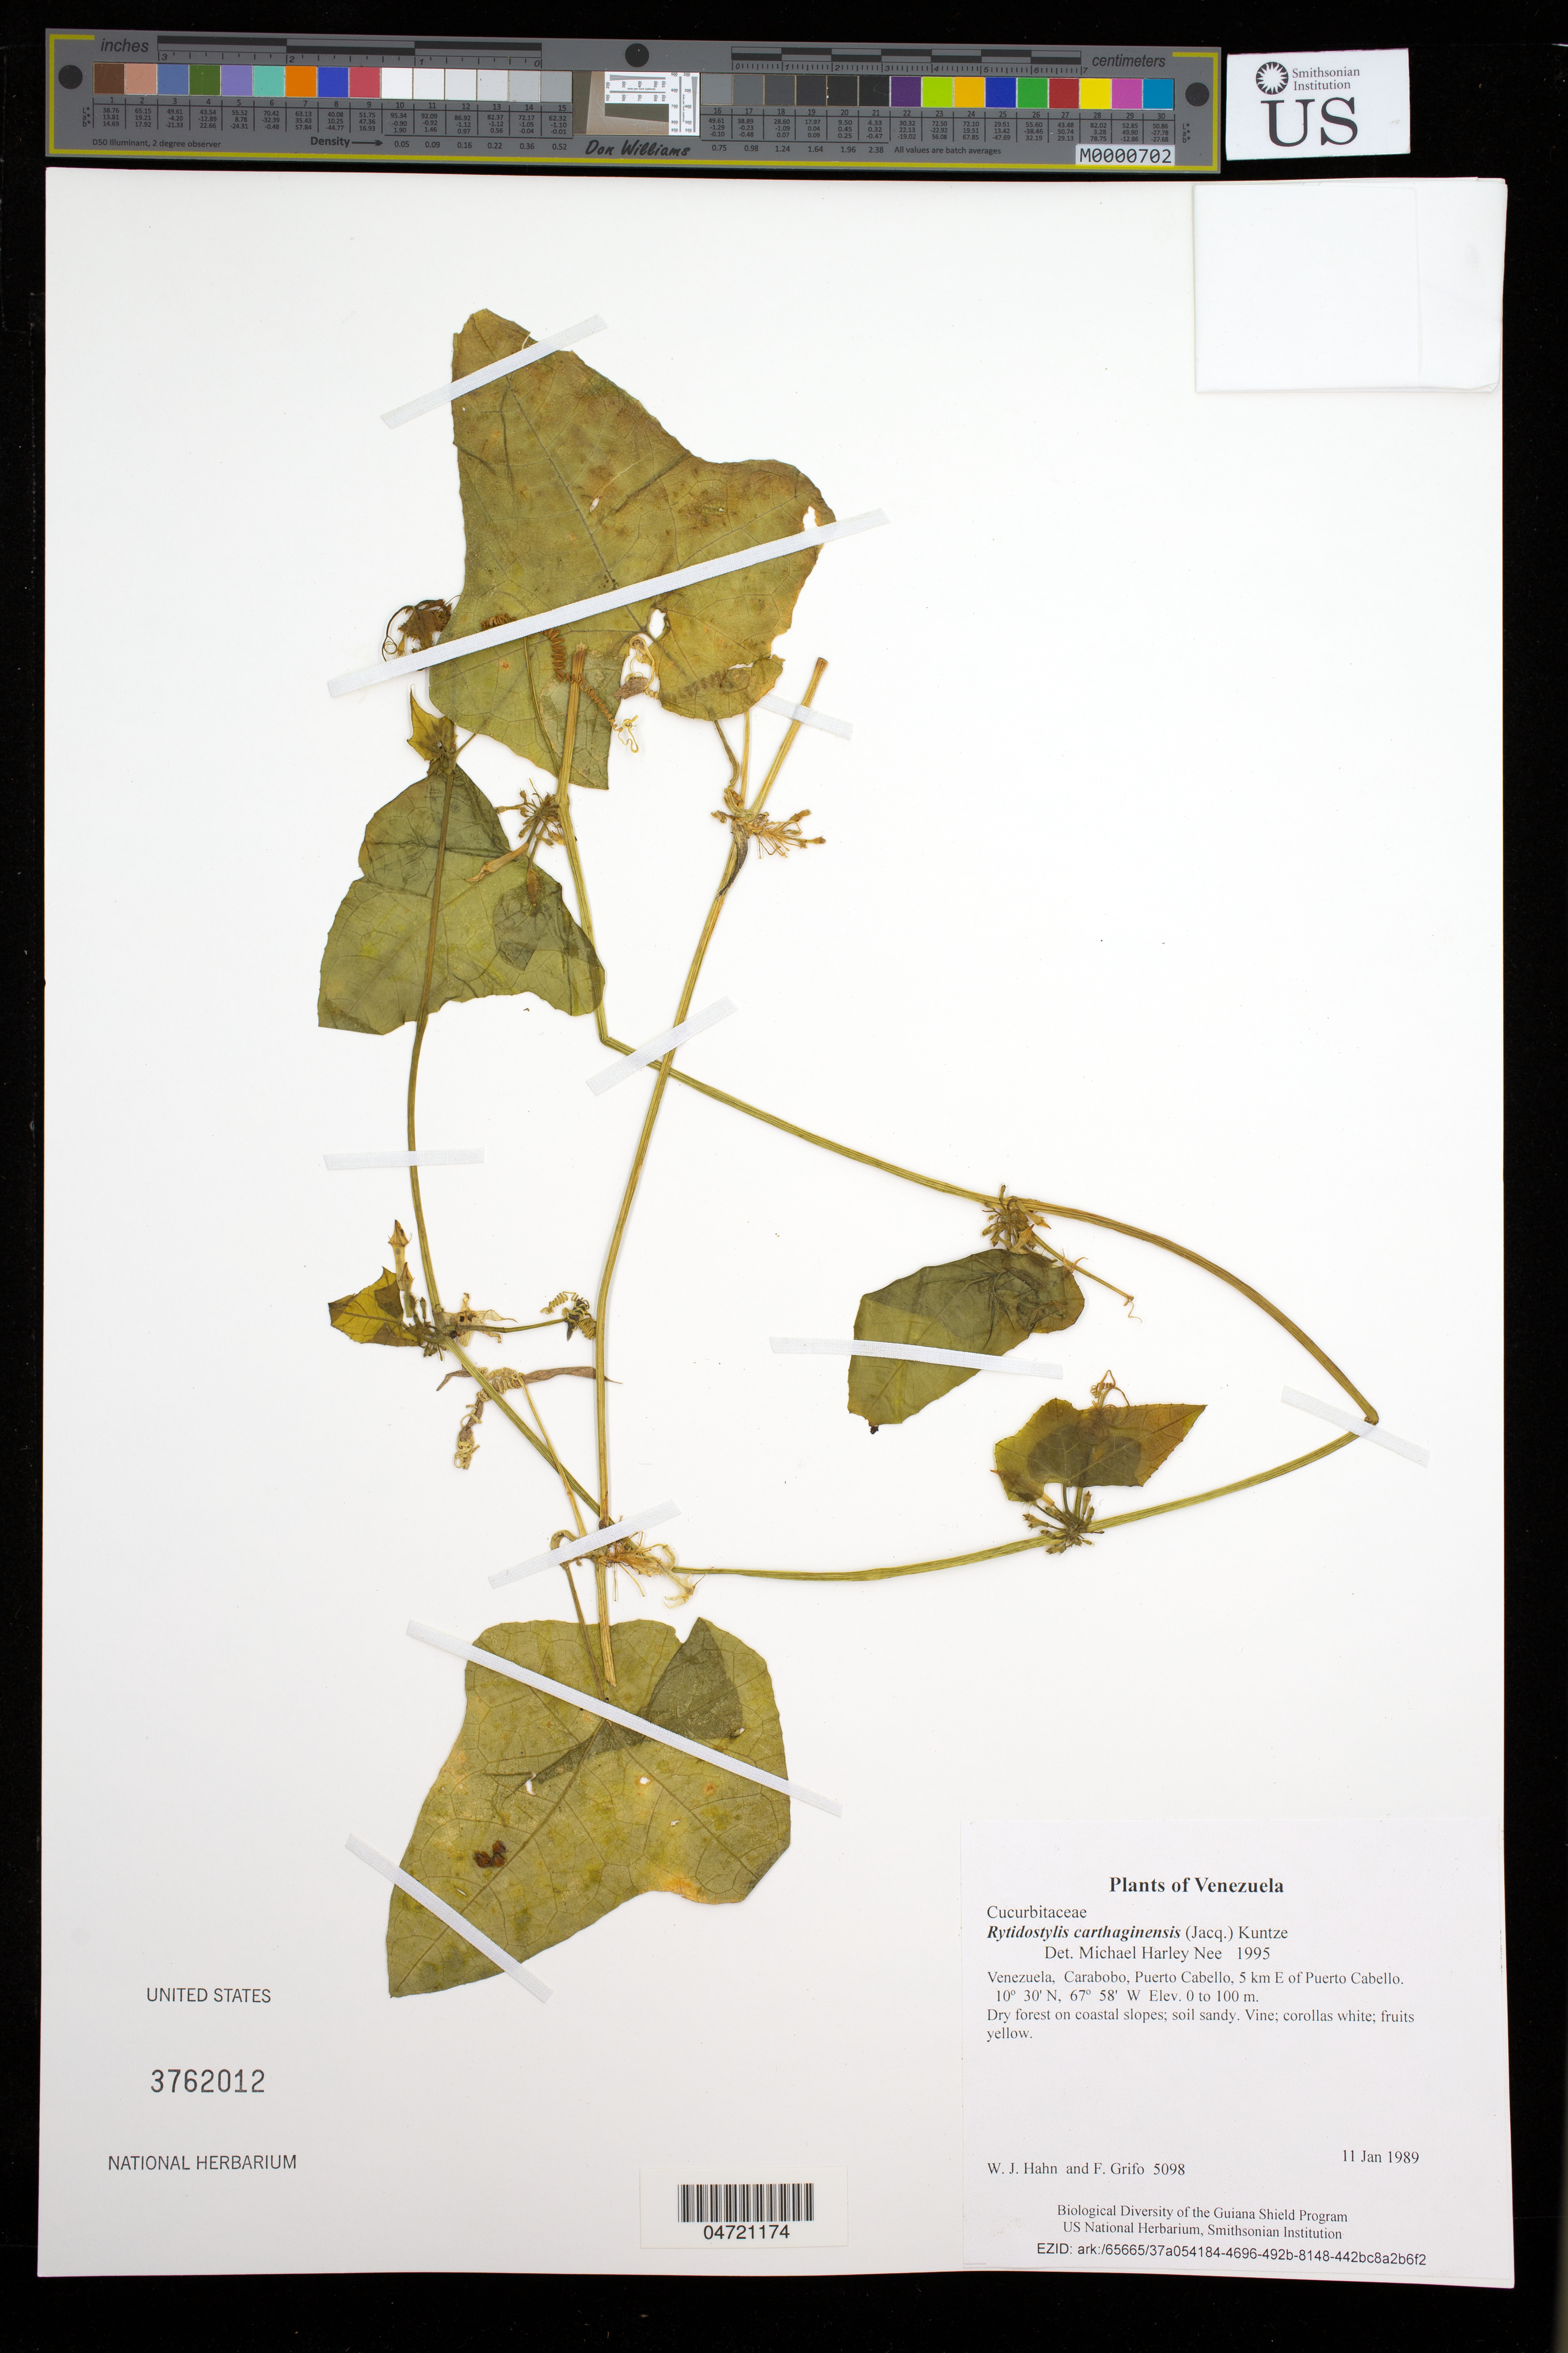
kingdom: Plantae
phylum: Tracheophyta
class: Magnoliopsida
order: Cucurbitales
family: Cucurbitaceae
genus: Rytidostylis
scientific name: Rytidostylis carthaginensis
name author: (Jacq.) Kuntze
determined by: Nee, Michael H.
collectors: W. J. Hahn & F. Grifo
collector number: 5098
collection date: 1989-01-11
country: Venezuela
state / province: Carabobo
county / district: Puerto Cabello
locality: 5 km E of Puerto Cabello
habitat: Dry forest on coastal slopes; soil sandy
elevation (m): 0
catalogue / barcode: US 3762012